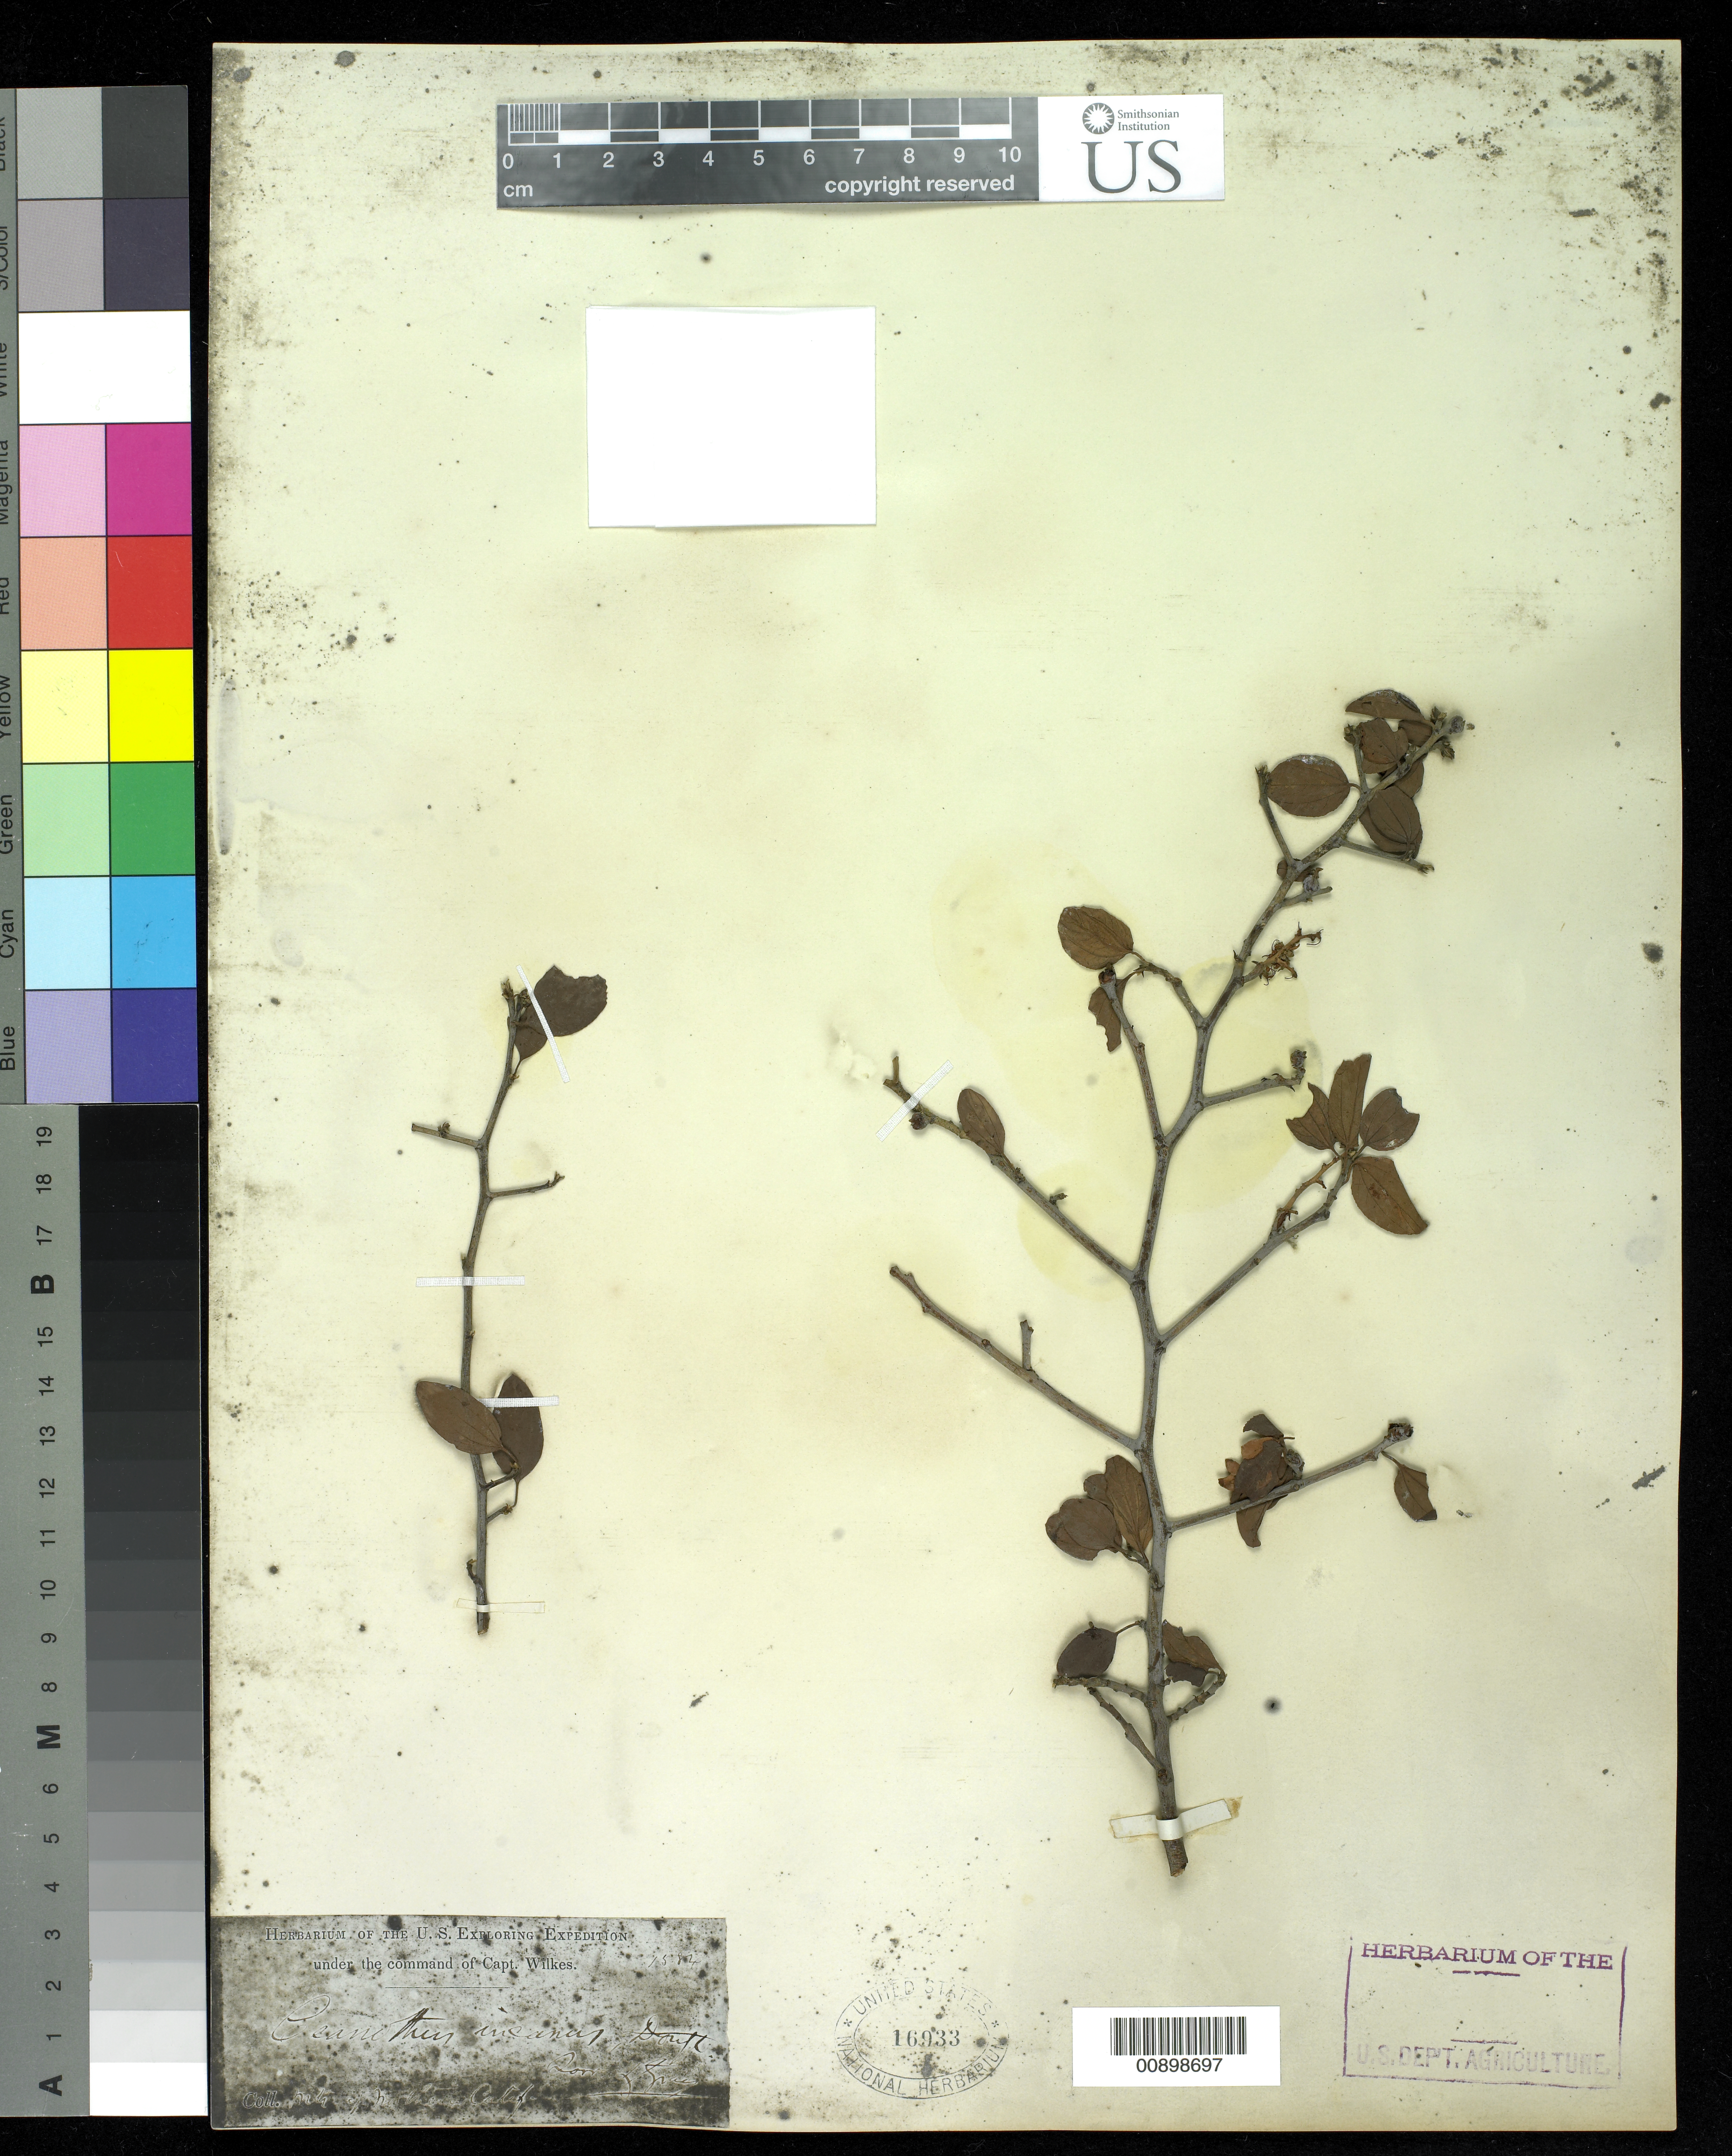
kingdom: Plantae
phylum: Tracheophyta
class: Magnoliopsida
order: Rosales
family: Rhamnaceae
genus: Ceanothus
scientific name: Ceanothus incanus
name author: Torr. & A. Gray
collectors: Wilkes Explor. Exped.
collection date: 1838/1842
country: United States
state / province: California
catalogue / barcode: US 16933